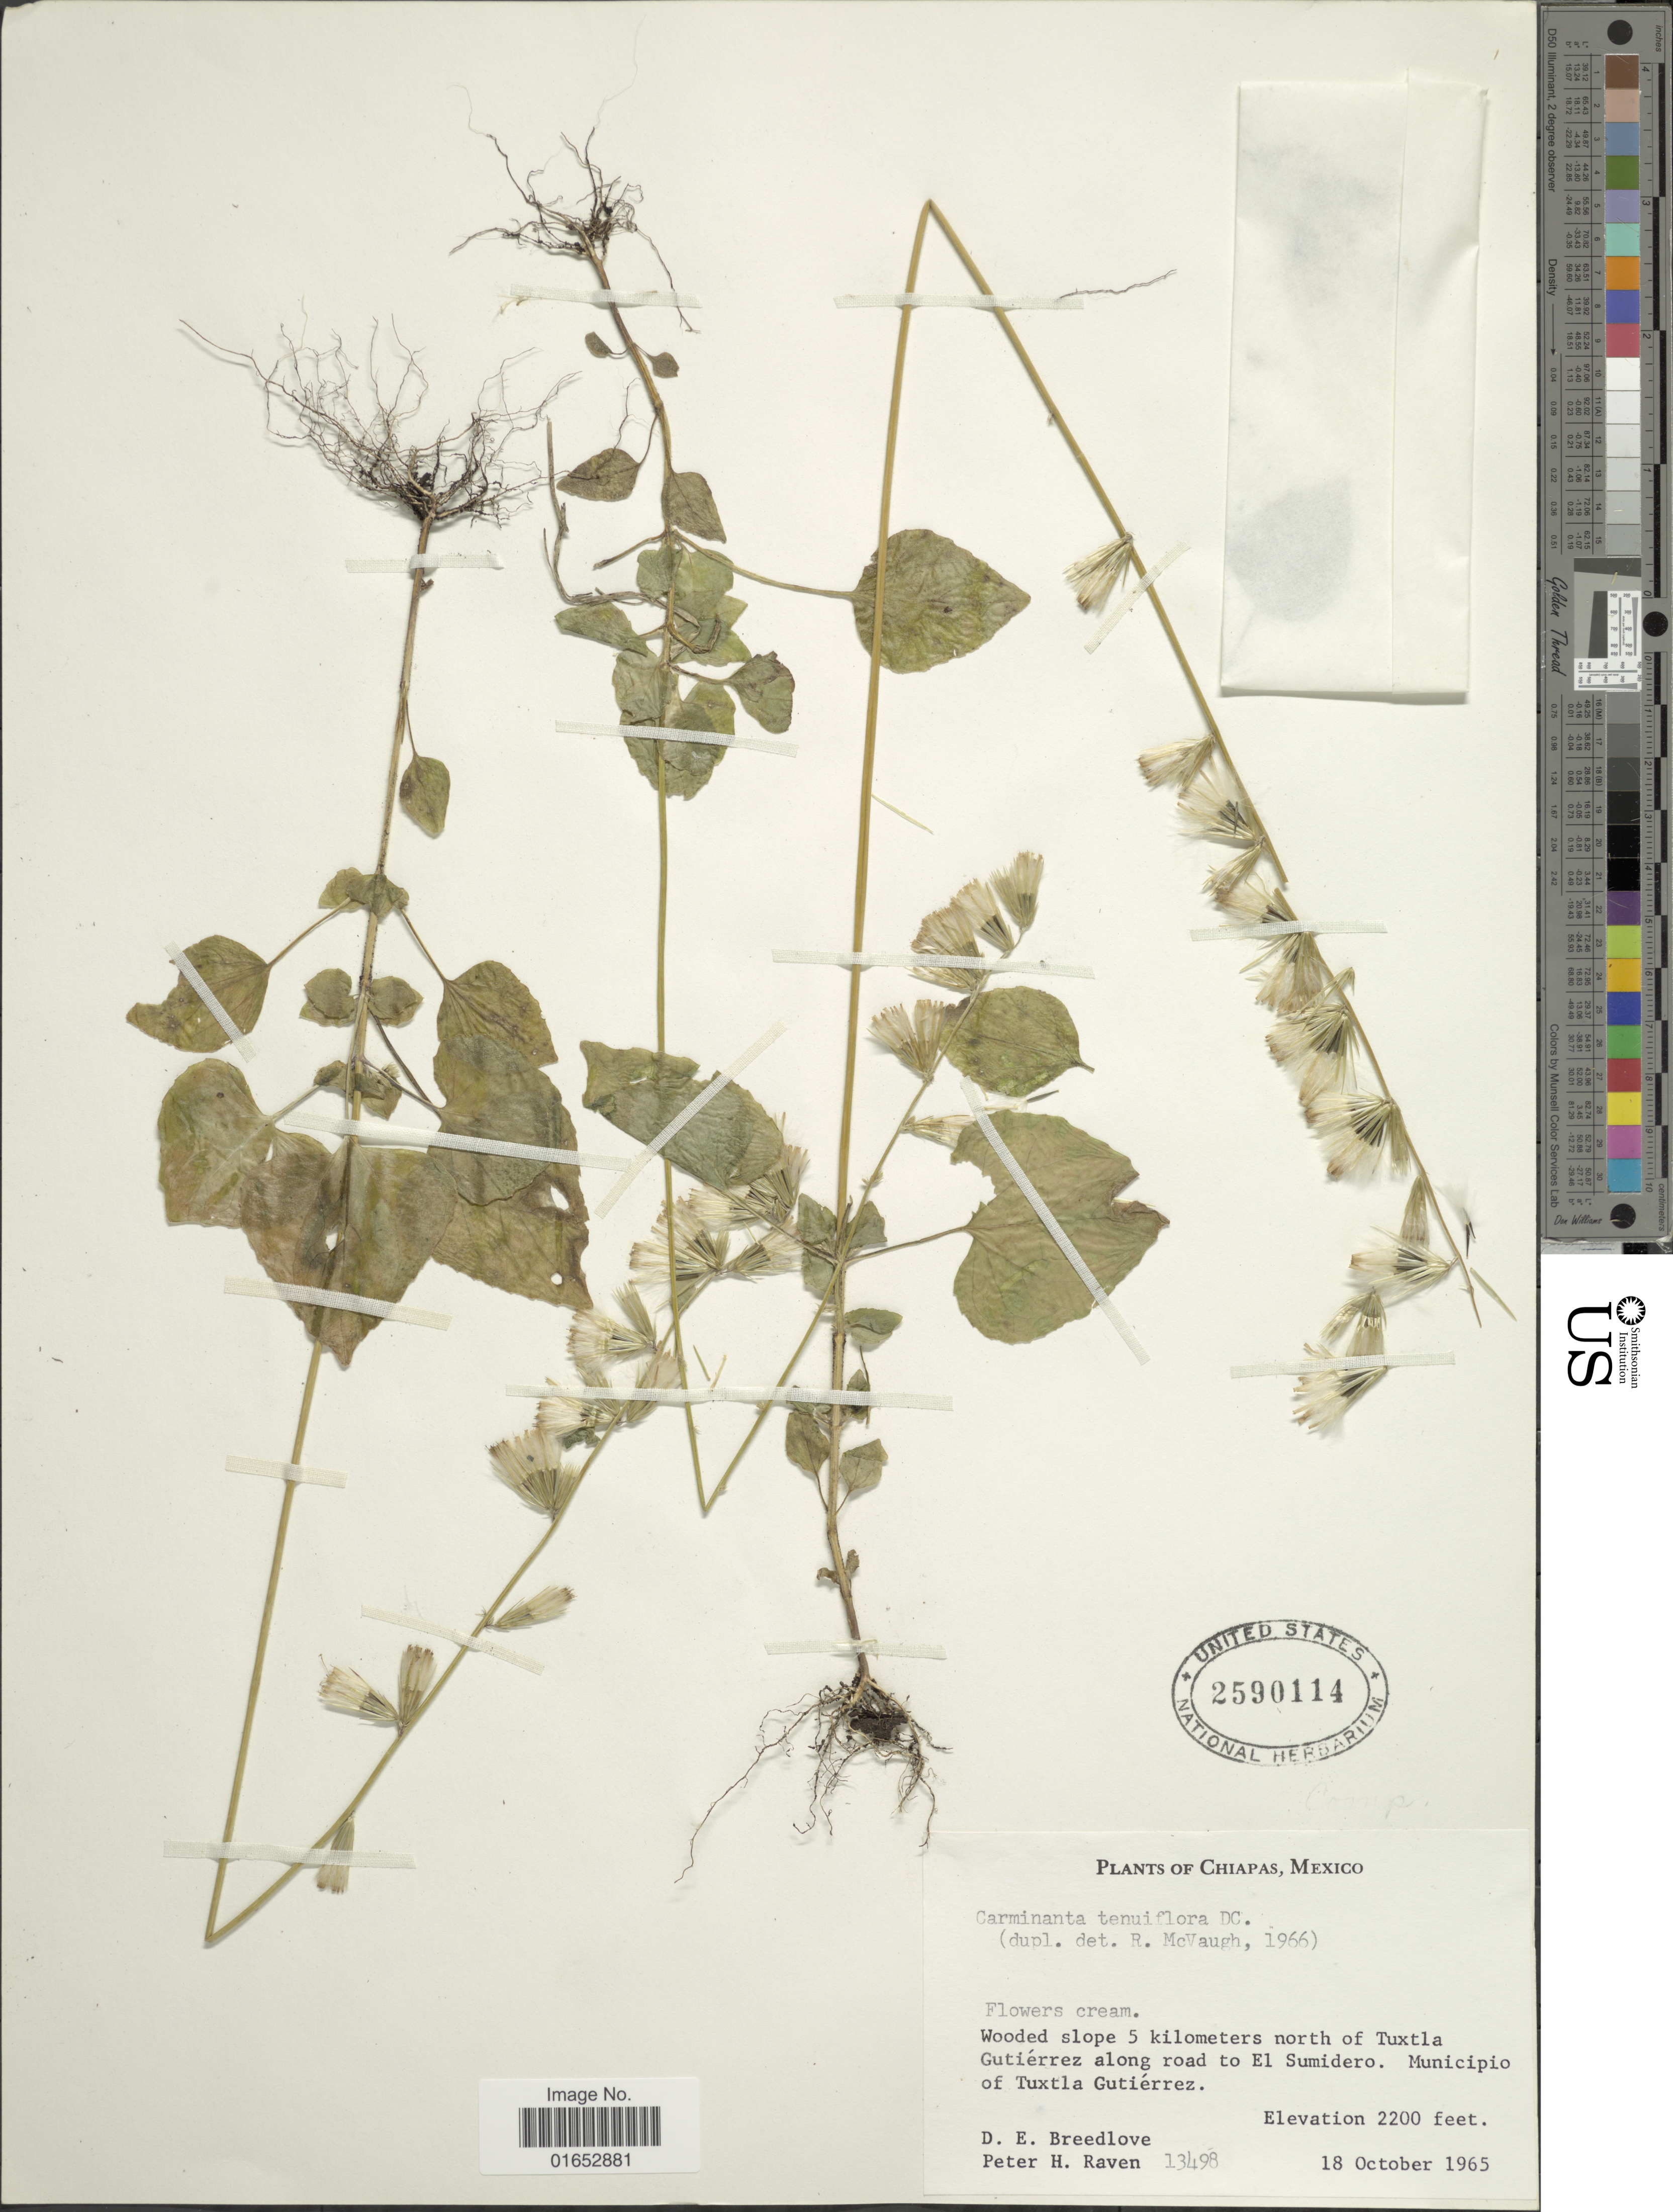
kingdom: Plantae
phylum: Tracheophyta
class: Magnoliopsida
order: Asterales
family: Asteraceae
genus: Carminatia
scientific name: Carminatia recondita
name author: McVaugh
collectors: D. E. Breedlove & P. Raven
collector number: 13498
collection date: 1965-10-18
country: Mexico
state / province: Chiapas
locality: Wooded slope 15 kilometers north of Tuxtla Gutiérrez along road to El Sumidero, Municipio of Tuxtla Gutiérrez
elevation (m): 671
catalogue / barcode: US 2590114